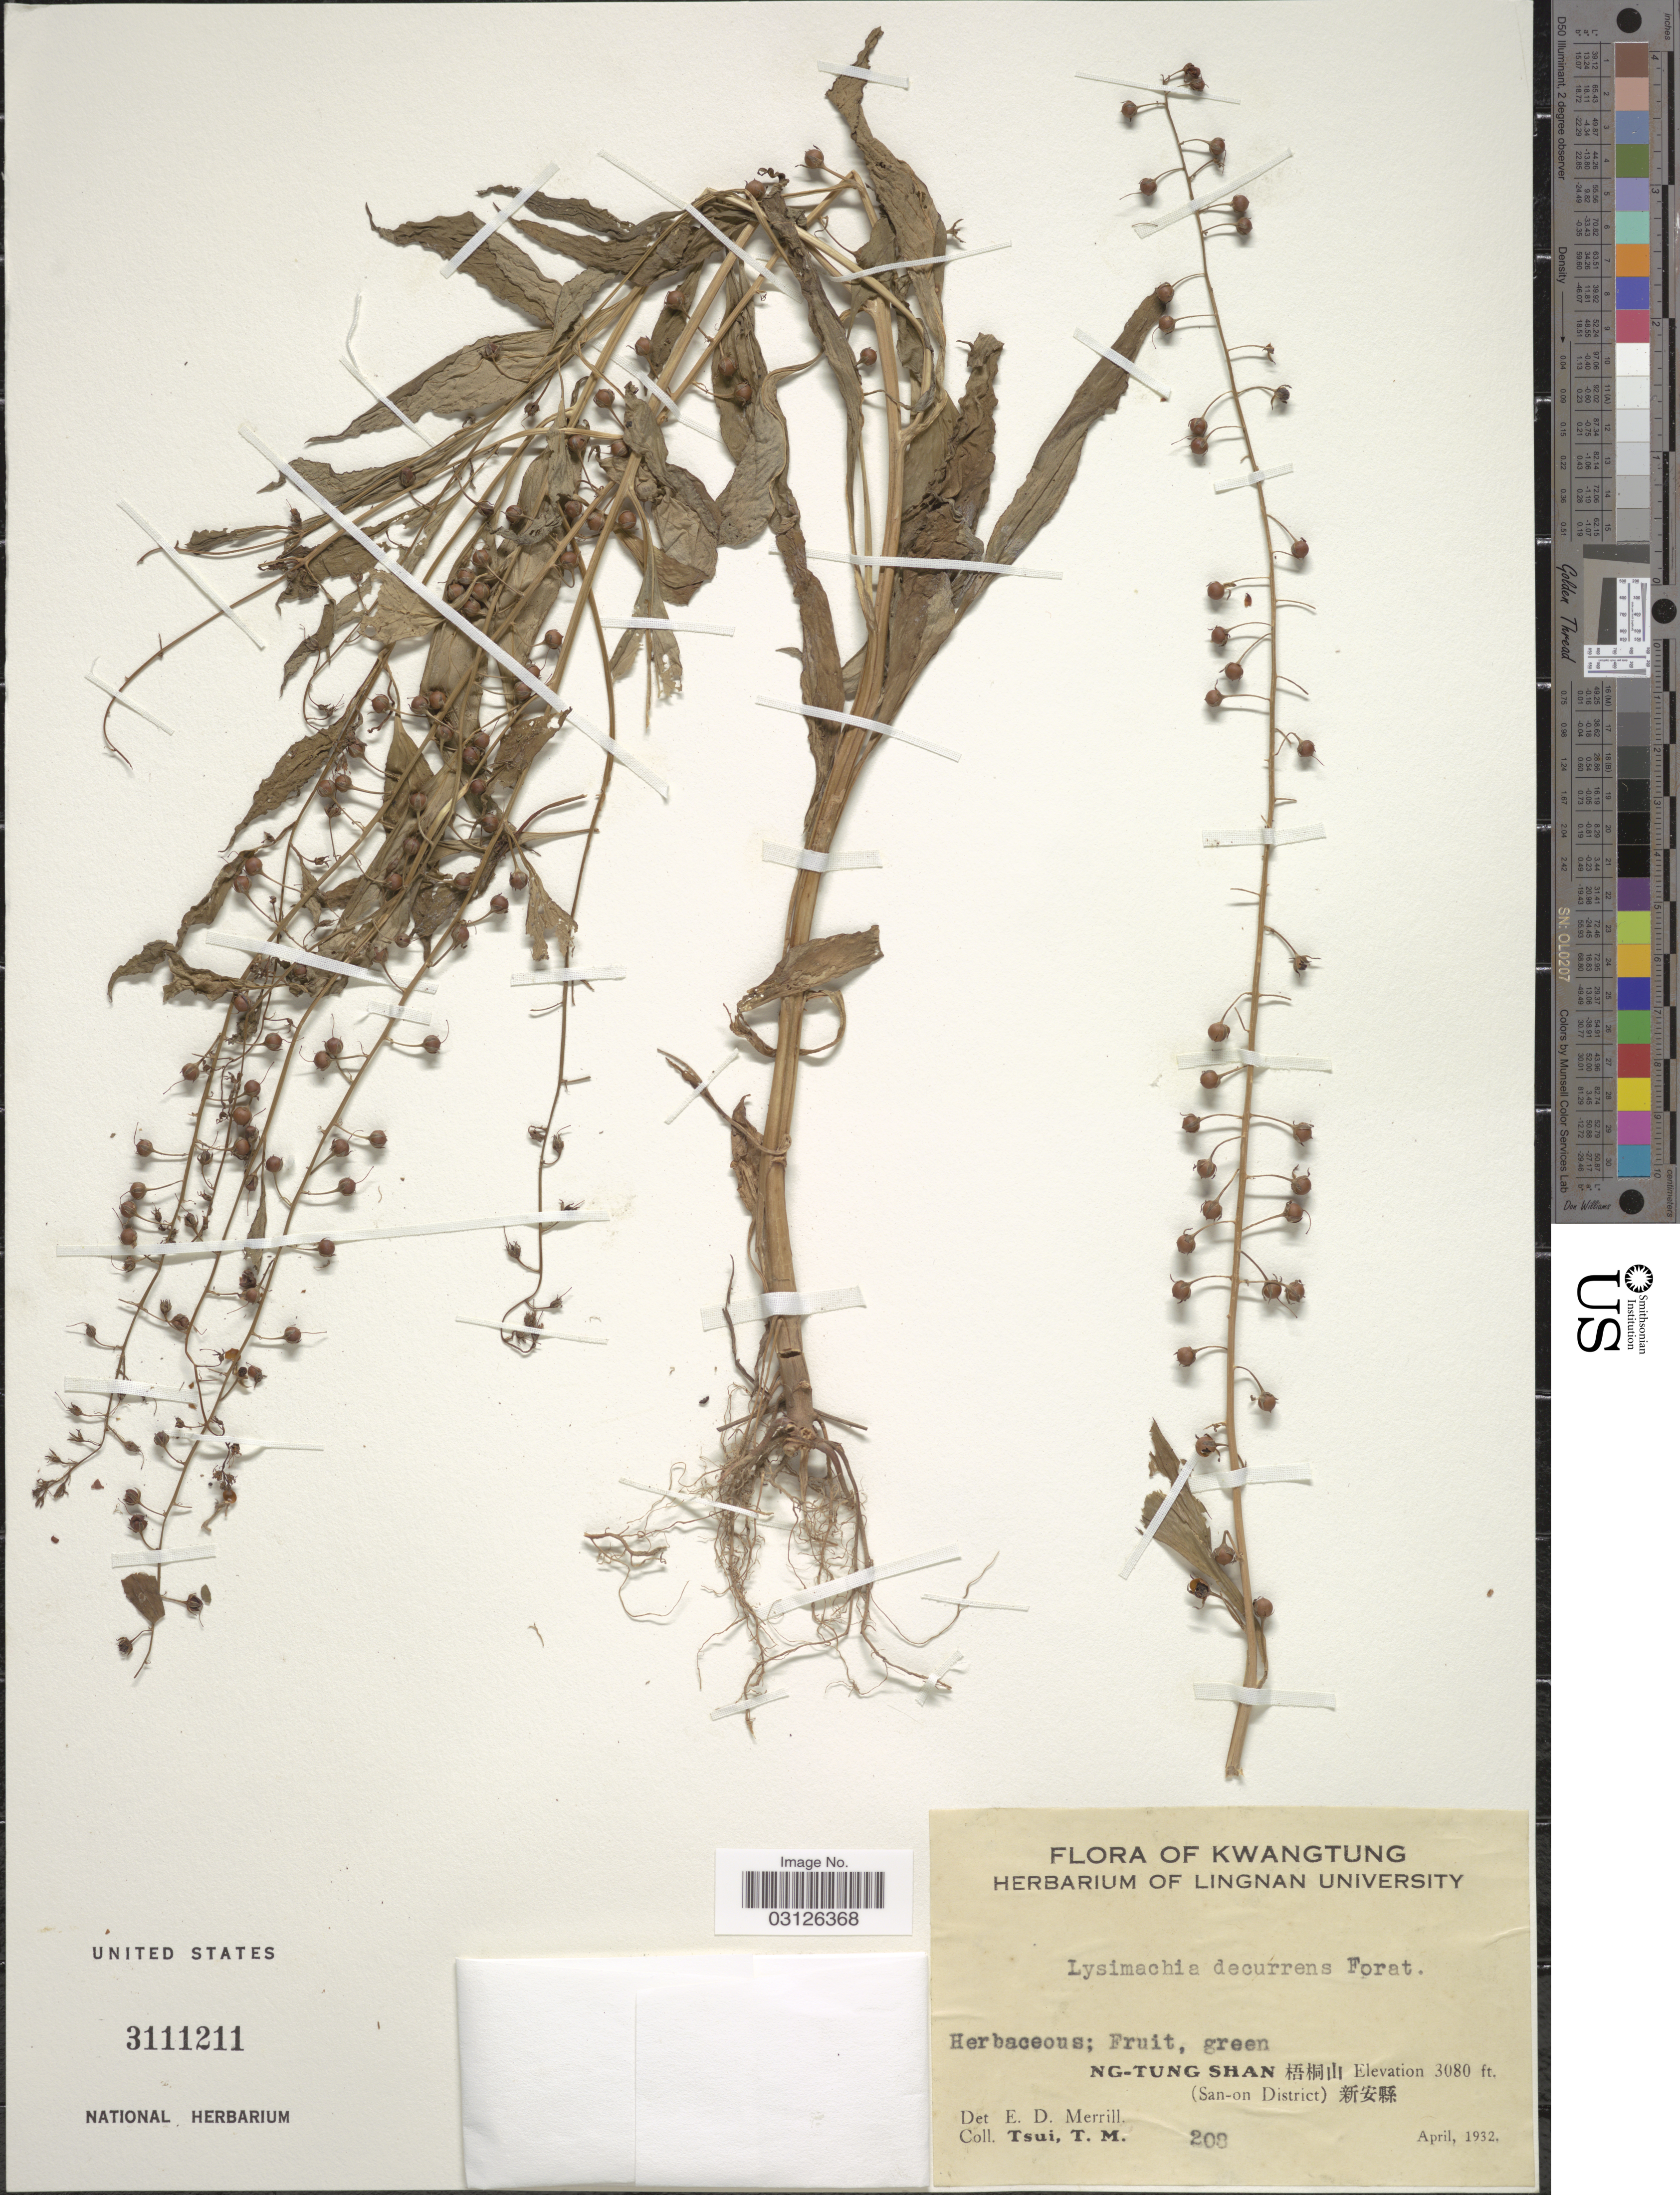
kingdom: Plantae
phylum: Tracheophyta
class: Magnoliopsida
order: Ericales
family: Primulaceae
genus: Lysimachia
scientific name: Lysimachia decurrens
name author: G. Forst.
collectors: T. Tsui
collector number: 208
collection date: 1932-04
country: China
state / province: Guangdong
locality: Kwangtung. Ng-Tung Shan (San-on District).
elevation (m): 939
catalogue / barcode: US 3111211